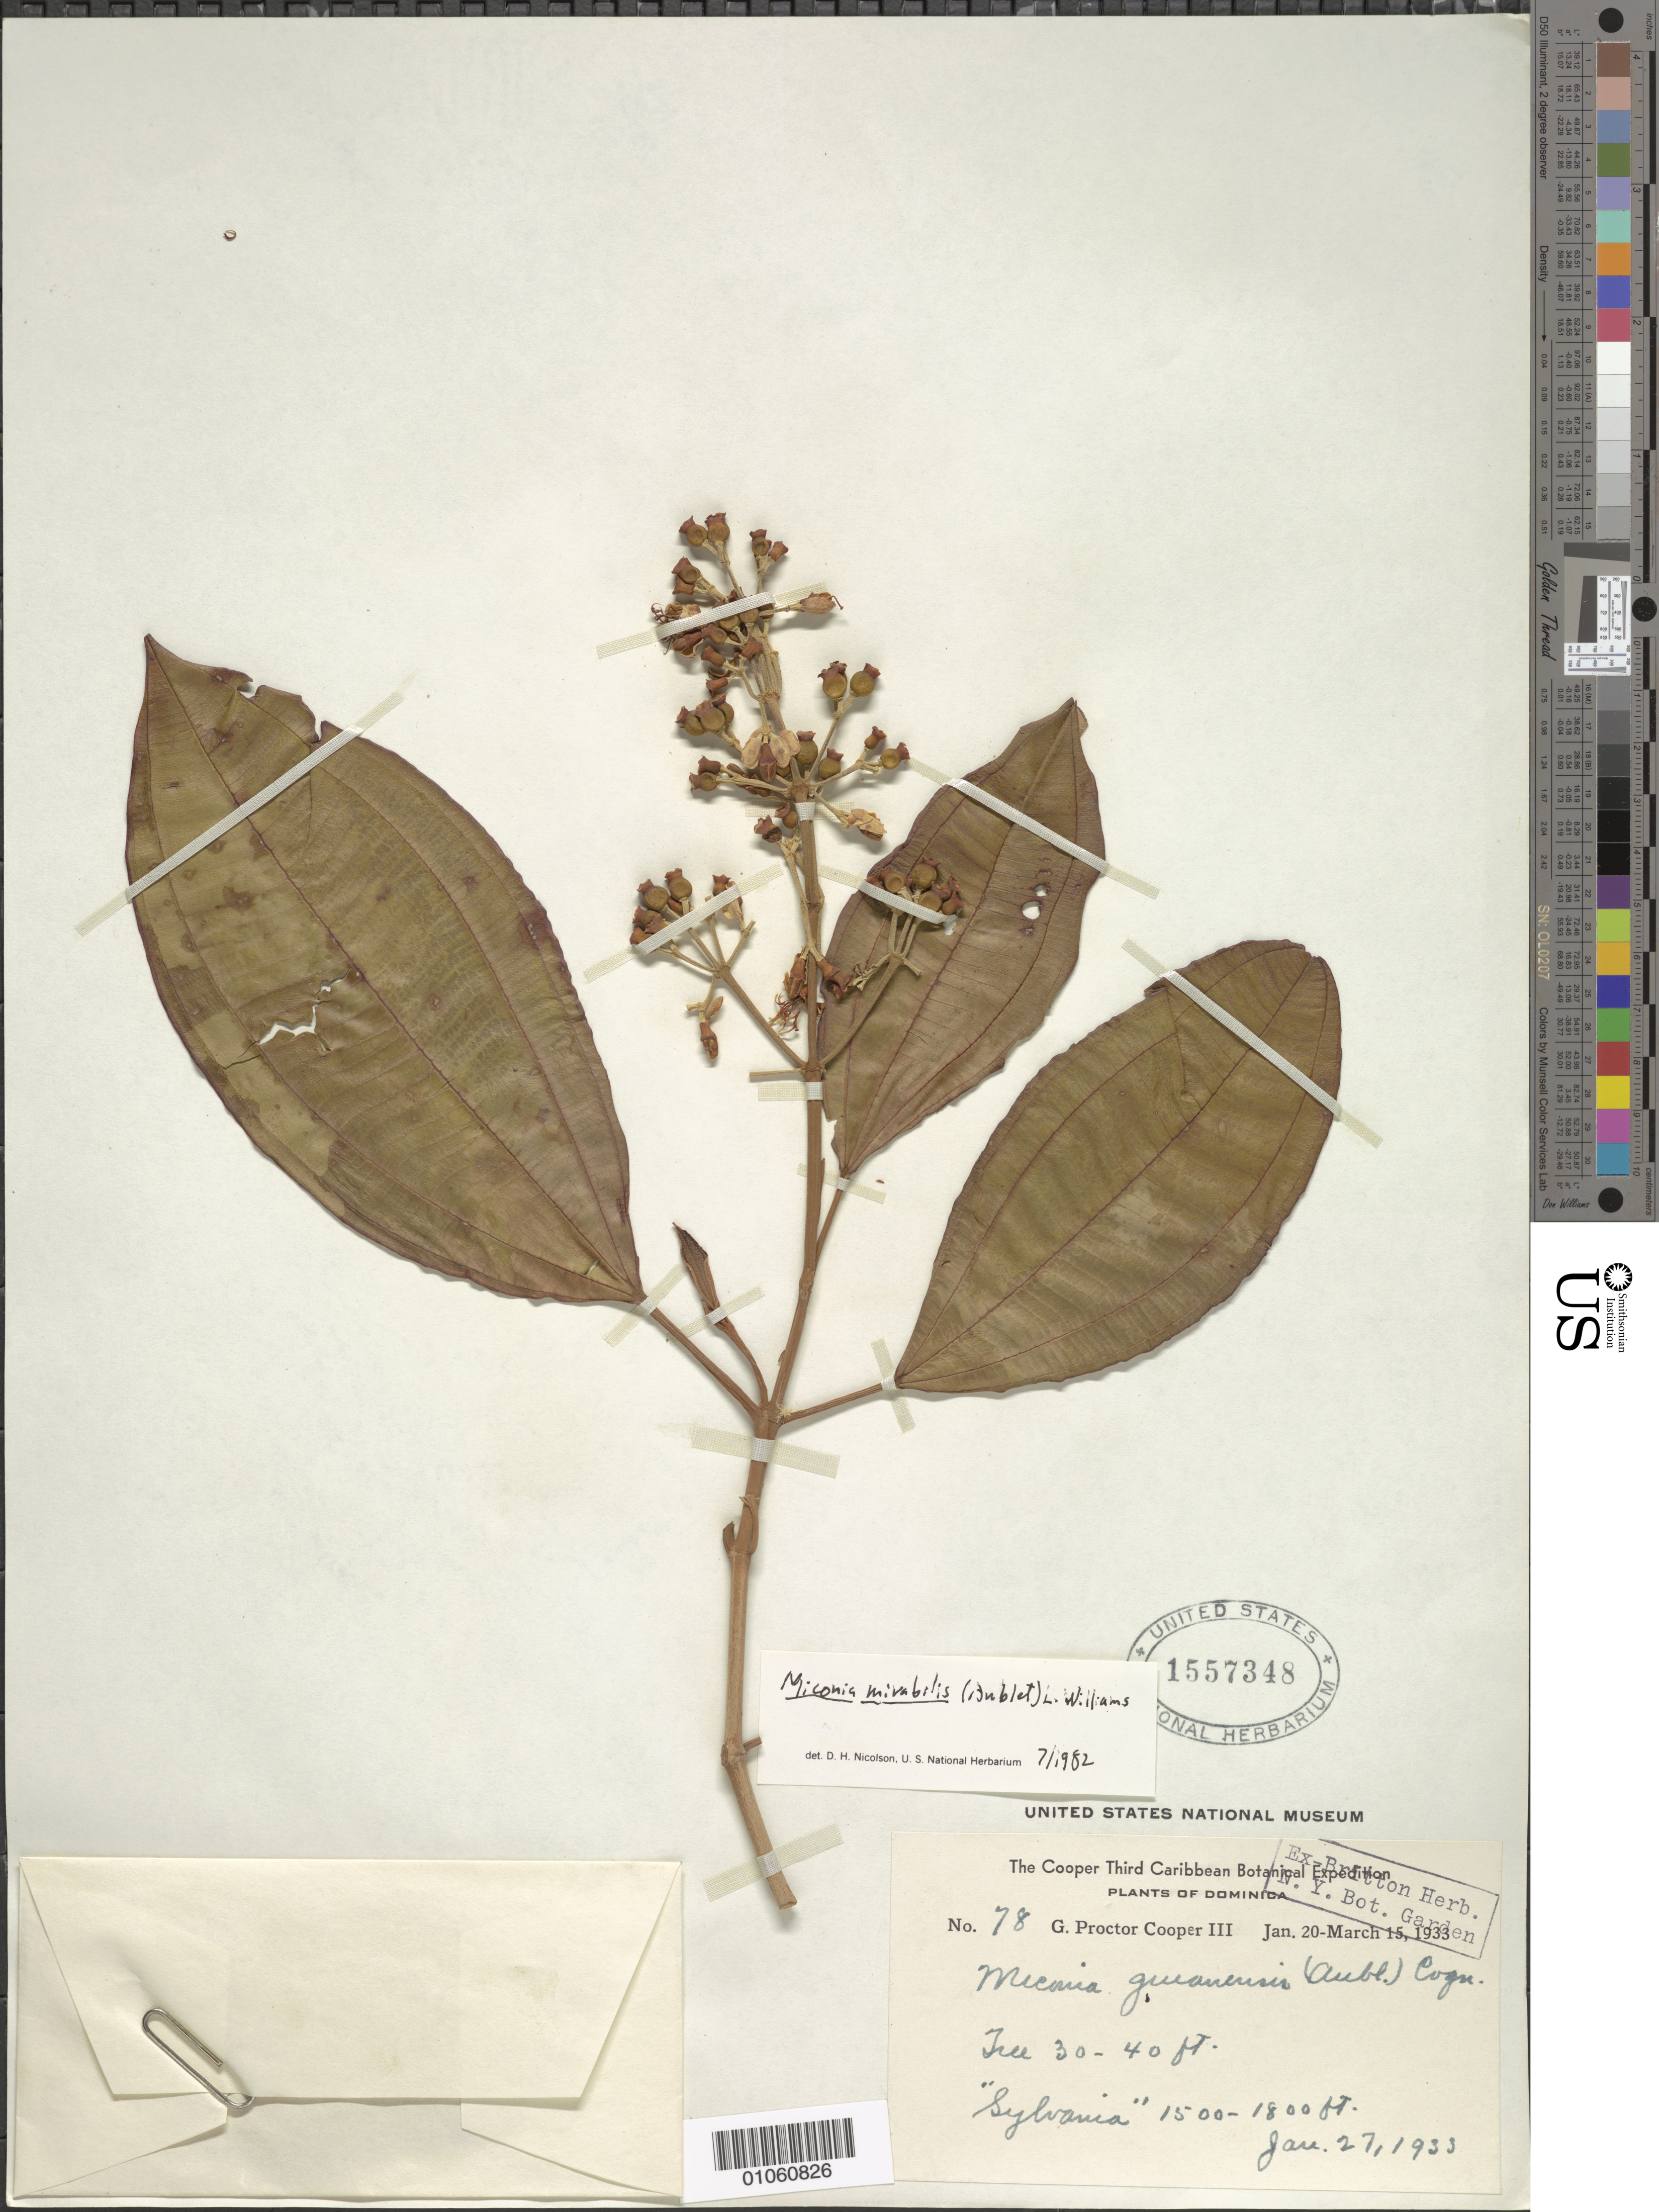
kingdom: Plantae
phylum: Tracheophyta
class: Magnoliopsida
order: Myrtales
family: Melastomataceae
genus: Miconia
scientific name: Miconia mirabilis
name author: (Aubl.) L.O. Williams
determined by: Nicolson, Dan H.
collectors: G. Cooper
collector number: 78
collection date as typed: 27 Jan 1933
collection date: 1933-01-27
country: Dominica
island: Dominica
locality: Sylvania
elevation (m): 457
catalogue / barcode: US 1557348